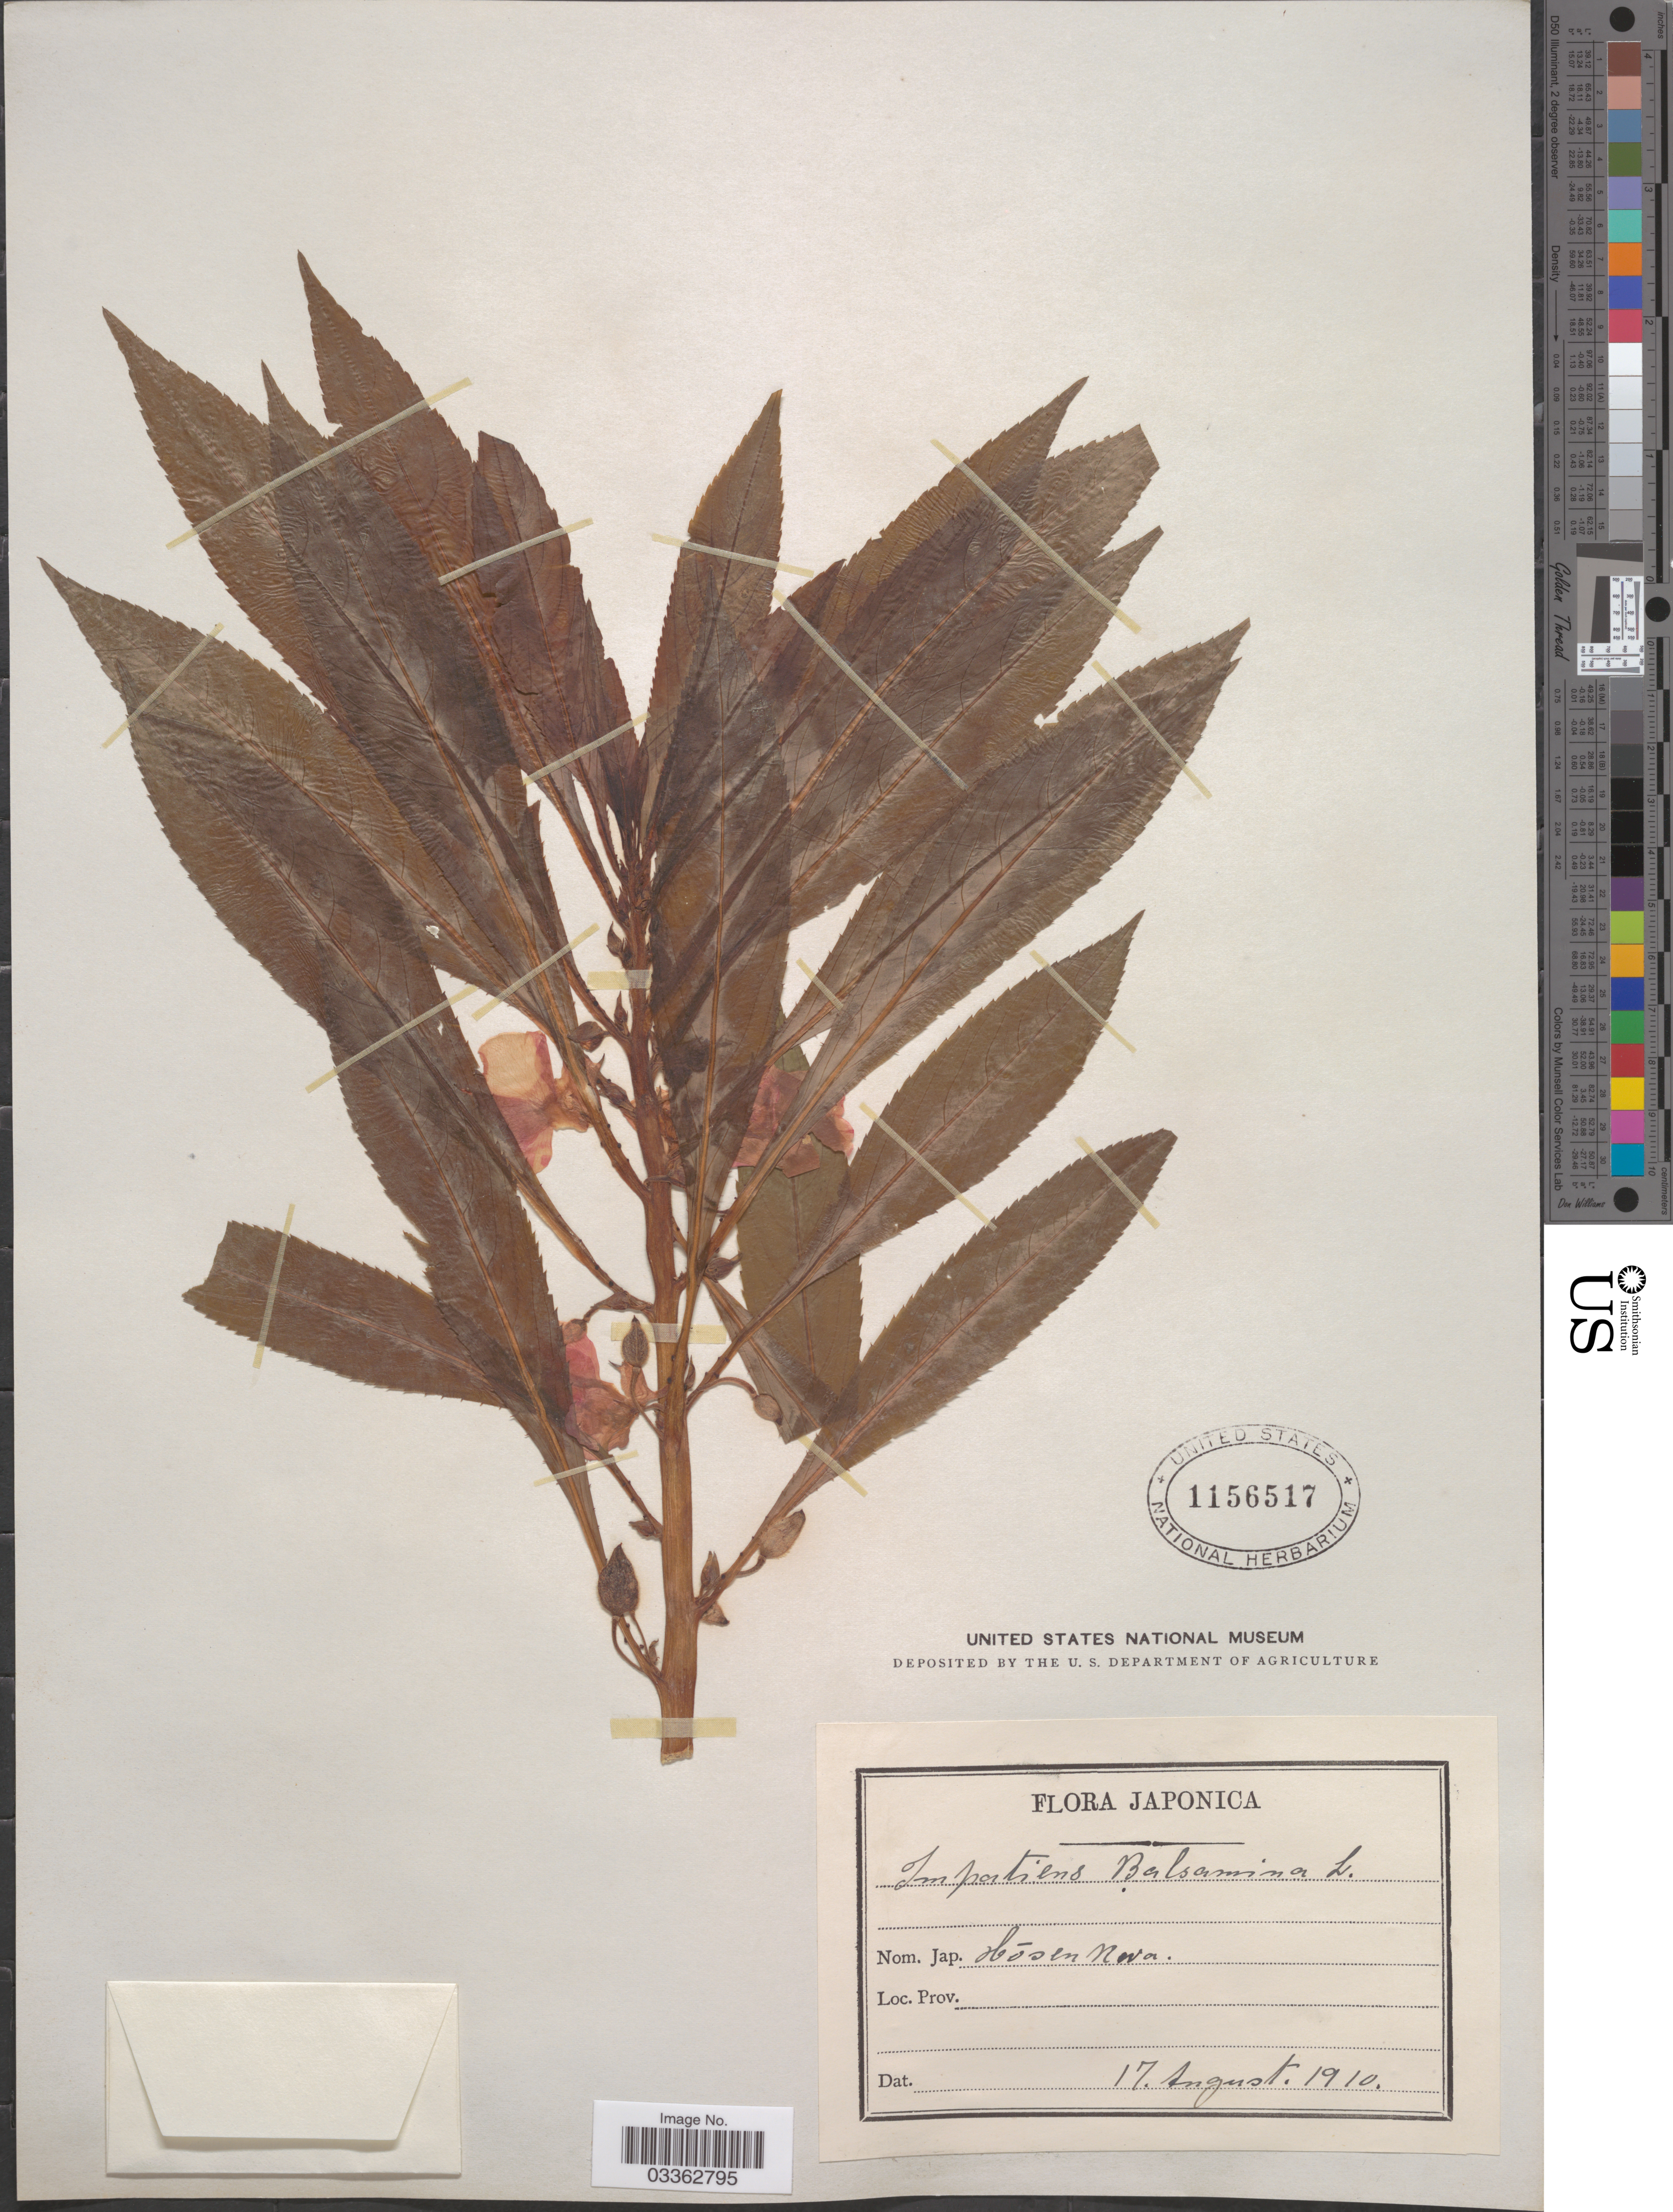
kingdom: Plantae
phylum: Tracheophyta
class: Magnoliopsida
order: Ericales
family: Balsaminaceae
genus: Impatiens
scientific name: Impatiens balsamina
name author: L.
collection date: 1910-08-17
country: Japan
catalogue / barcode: US 1156517